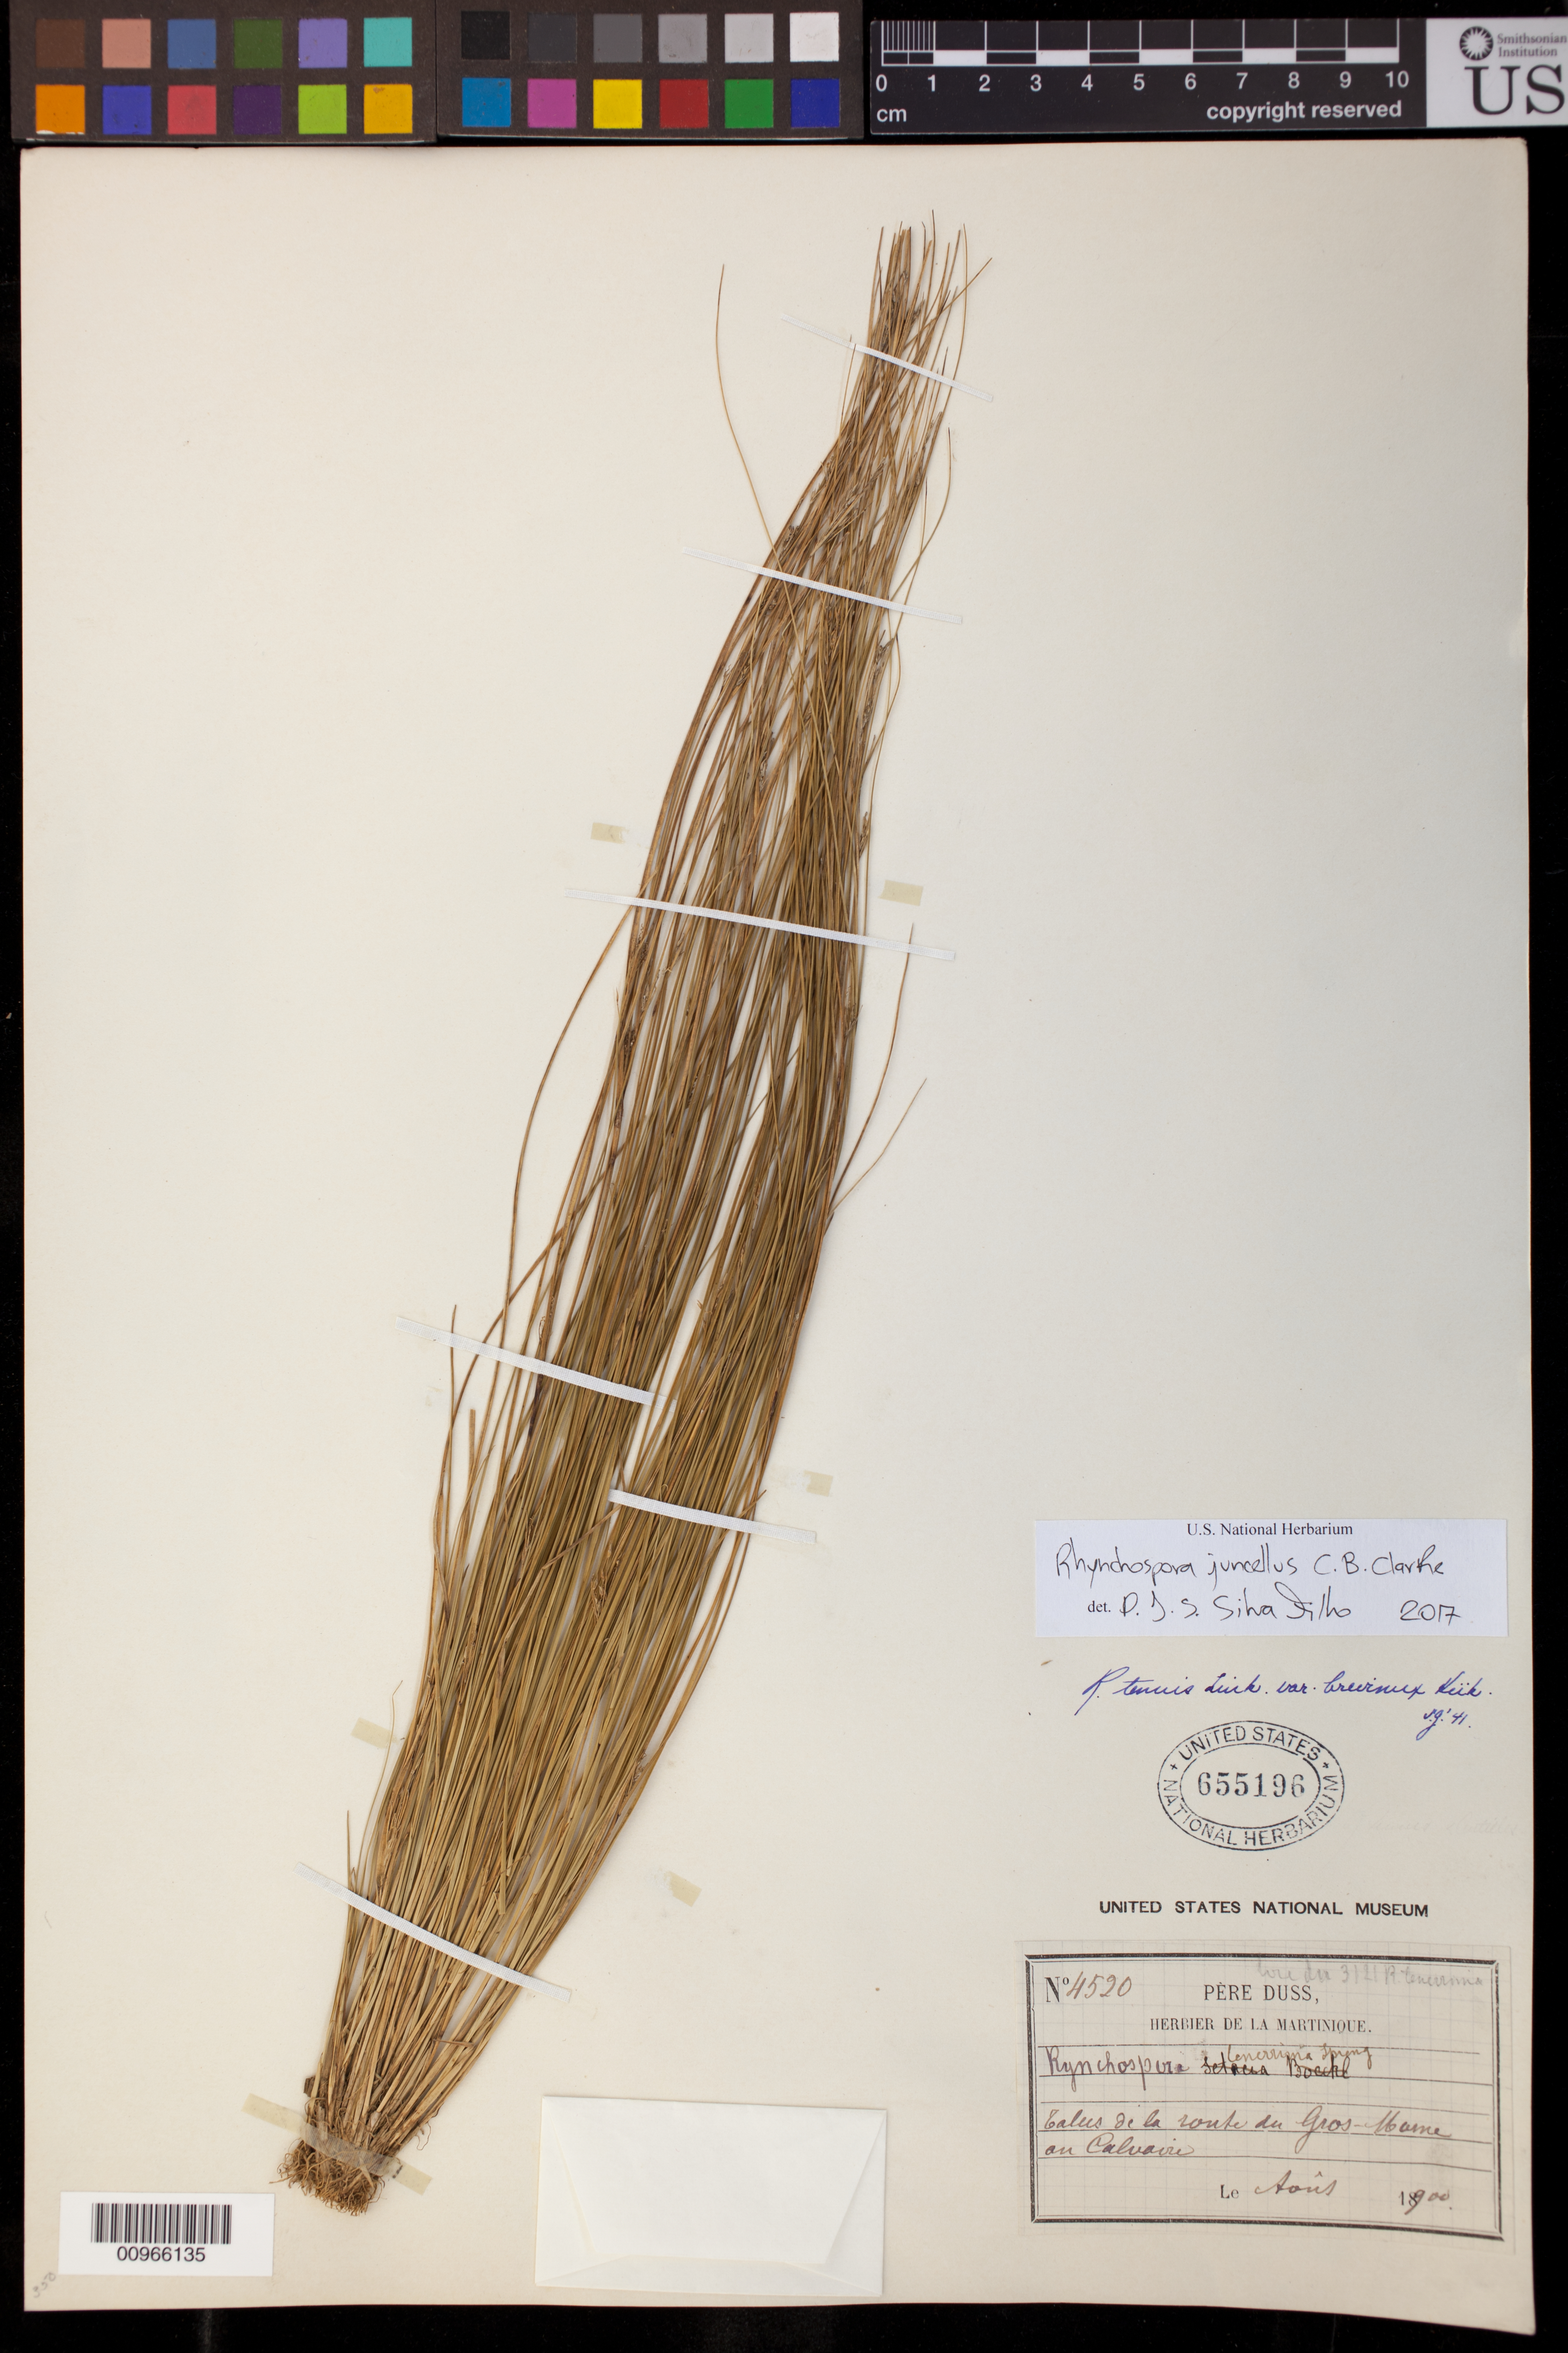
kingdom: Plantae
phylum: Tracheophyta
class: Liliopsida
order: Poales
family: Cyperaceae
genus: Rhynchospora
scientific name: Rhynchospora tenuis var. brevinux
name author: Kük.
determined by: Strong, M. T., (US), Smithsonian Institution - National Museum of Natural History (UNITED STATES)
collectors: Père Duss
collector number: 4520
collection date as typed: Aug 1900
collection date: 1900-08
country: Martinique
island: Martinique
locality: De la route du Gros Morne ou "Calvavie"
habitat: Talus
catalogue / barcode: US 655196